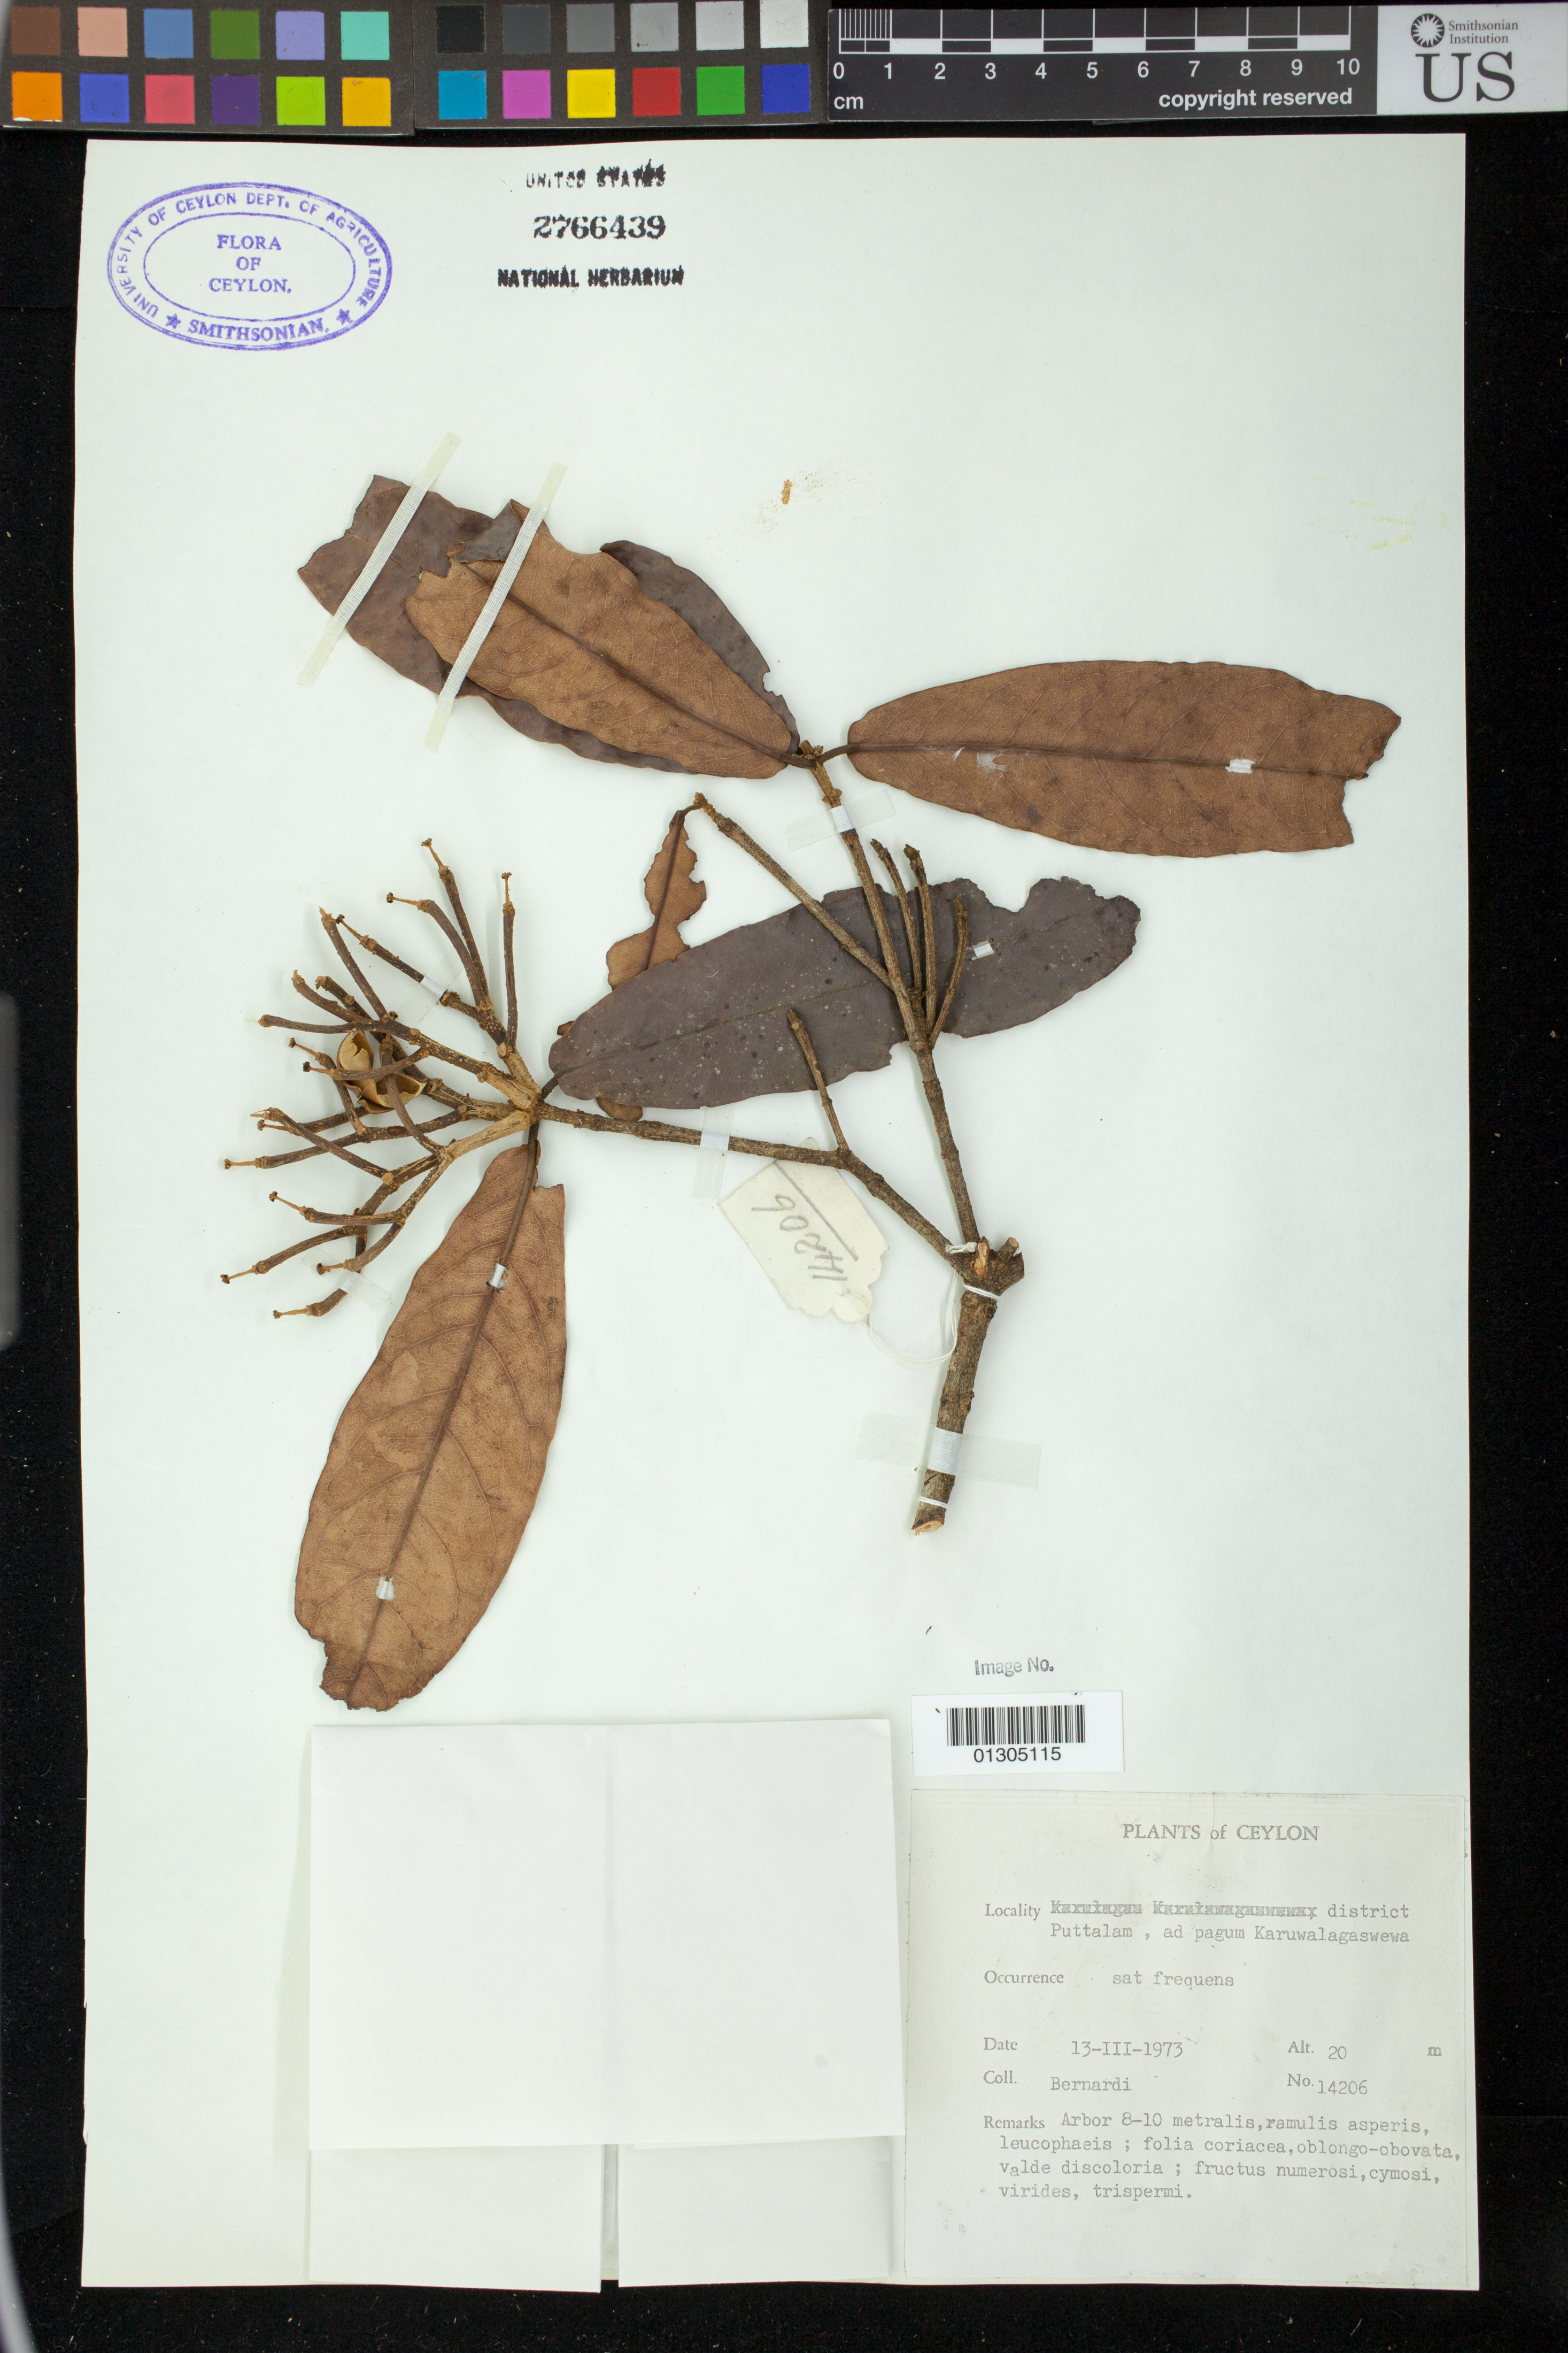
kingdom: Plantae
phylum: Tracheophyta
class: Magnoliopsida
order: Malpighiales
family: Euphorbiaceae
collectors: J. C. Bernardi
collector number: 14206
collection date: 1973-03-13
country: Sri Lanka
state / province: North Western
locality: Puttalam, ad pagum Karuwalagaswewa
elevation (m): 20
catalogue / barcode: US 2766439